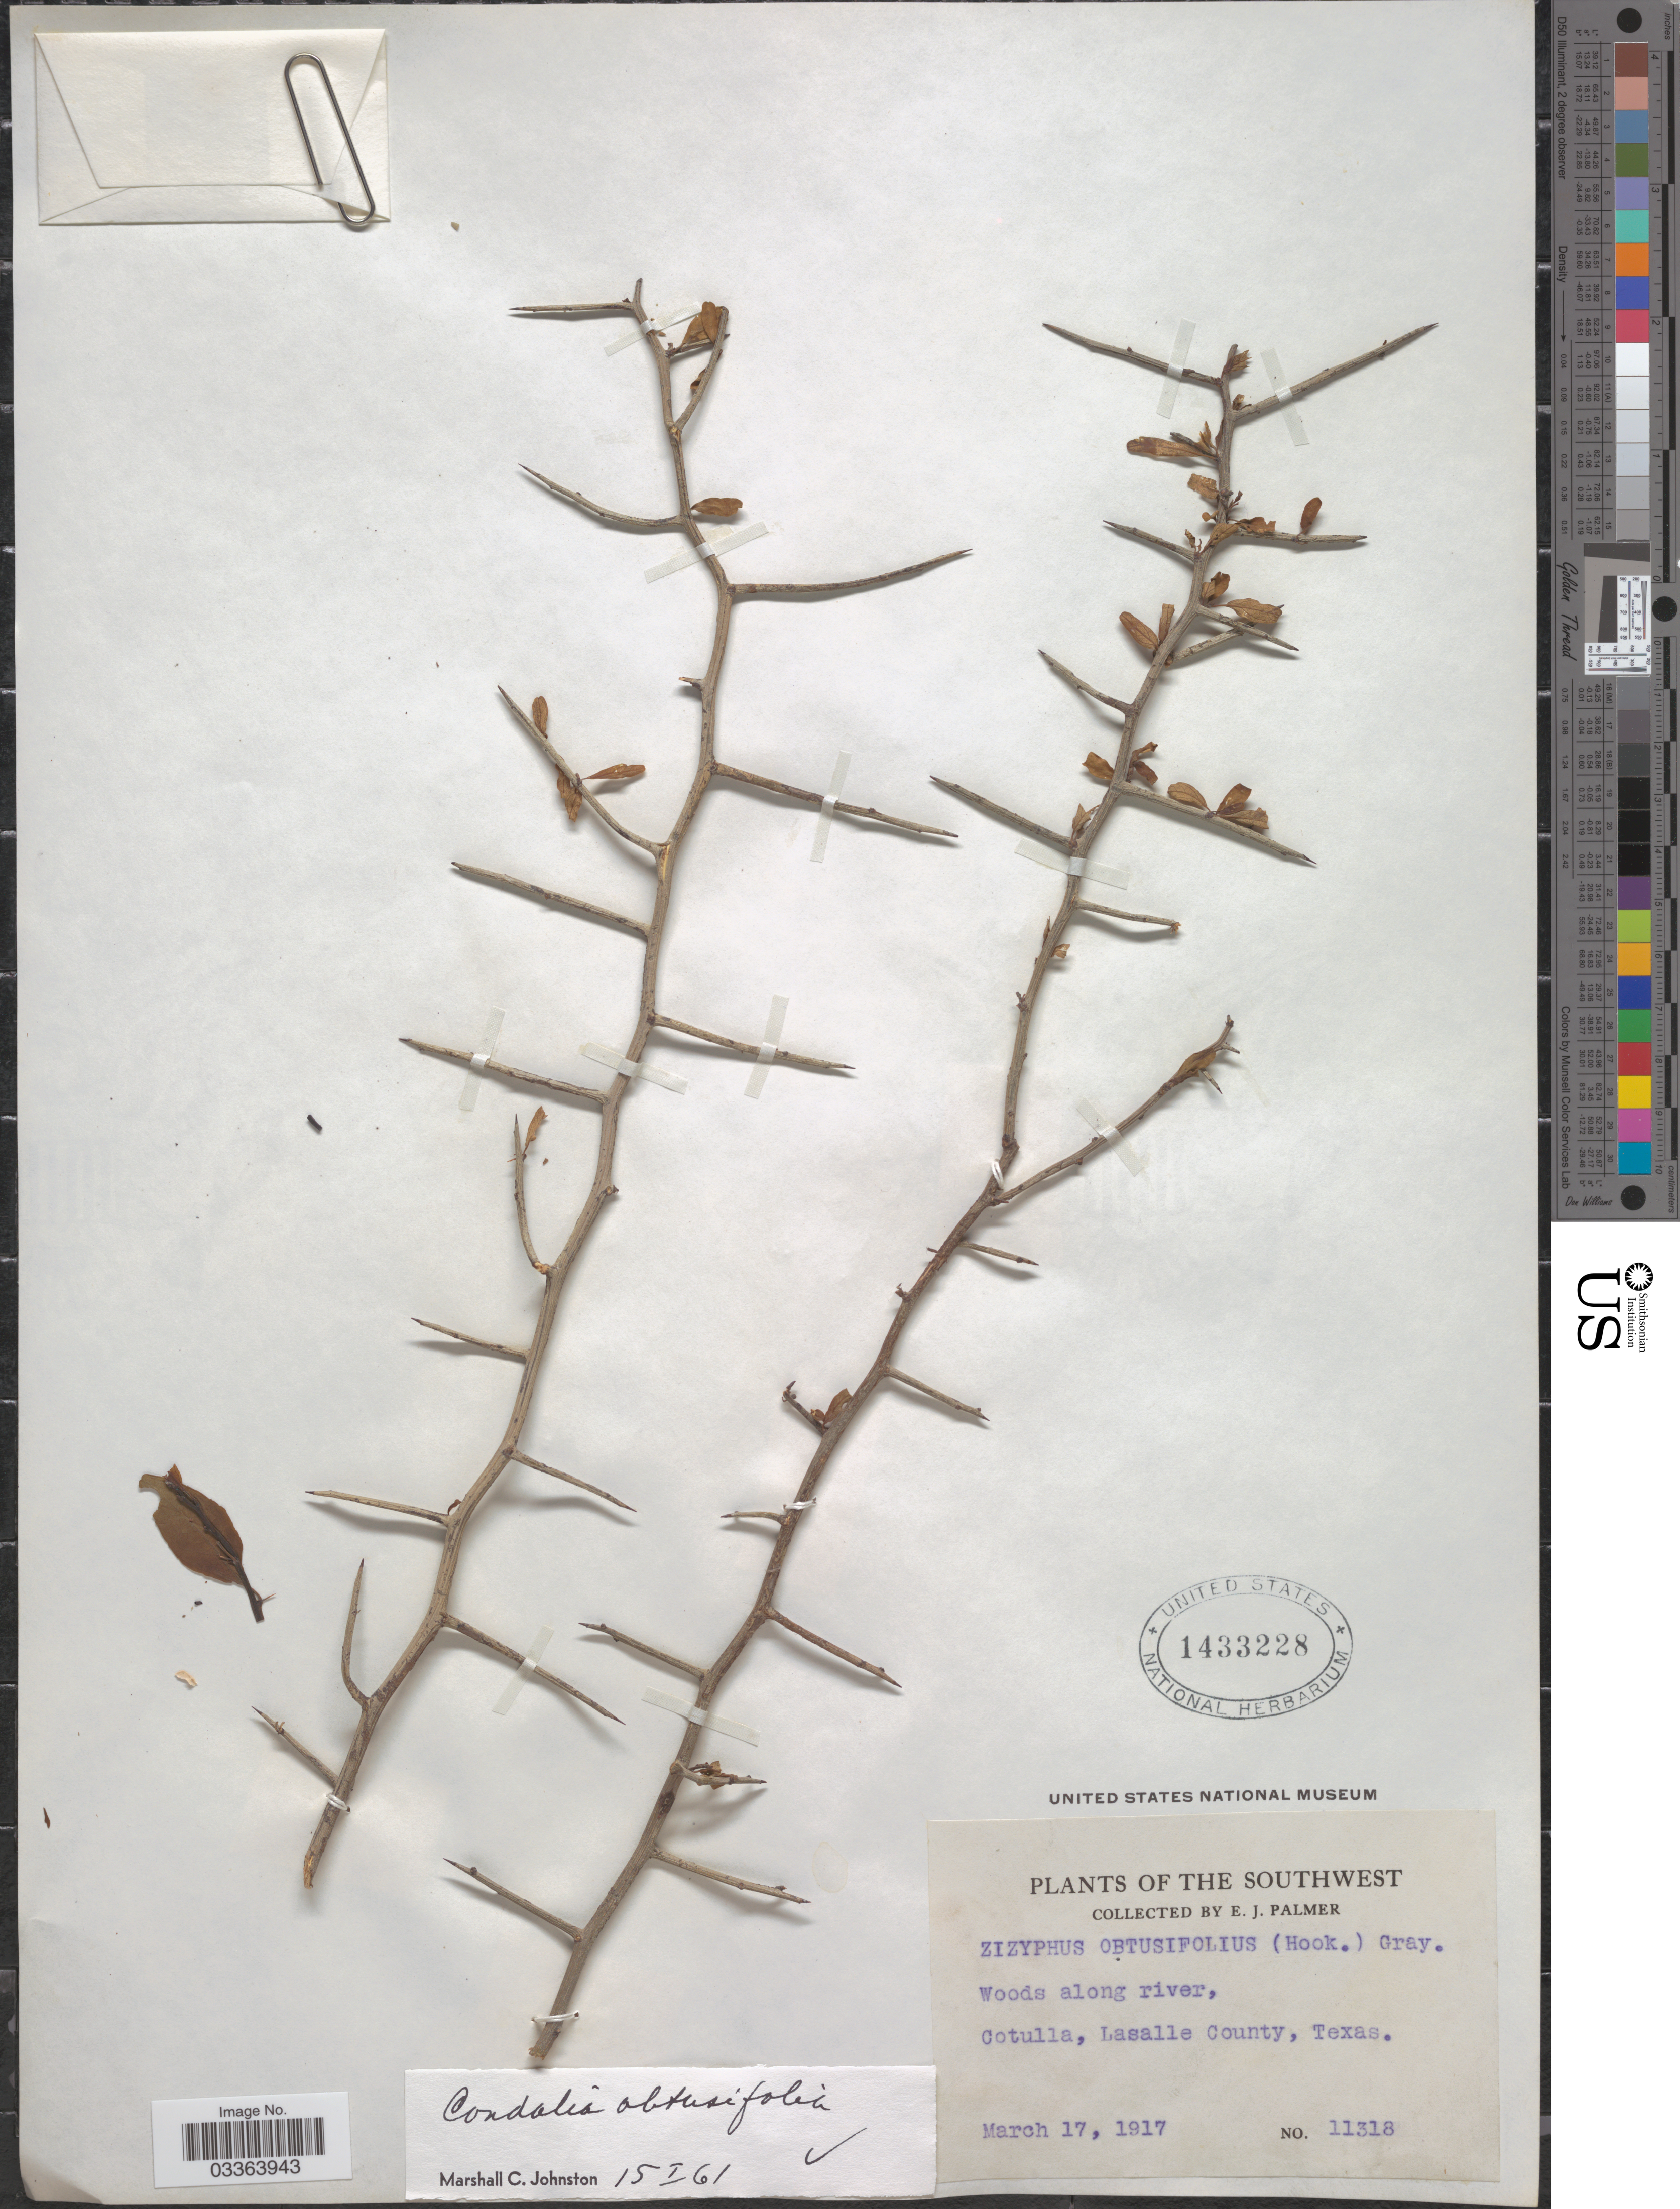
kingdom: Plantae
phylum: Tracheophyta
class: Magnoliopsida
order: Rosales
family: Rhamnaceae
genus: Sarcomphalus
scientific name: Sarcomphalus obtusifolius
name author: (Hook. ex Torr. & A. Gray) Hauenschild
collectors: E. J. Palmer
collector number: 11318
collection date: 1917-03-17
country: United States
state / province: Texas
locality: The Southwest. Cotulla, Lasalle County.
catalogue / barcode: US 1433228